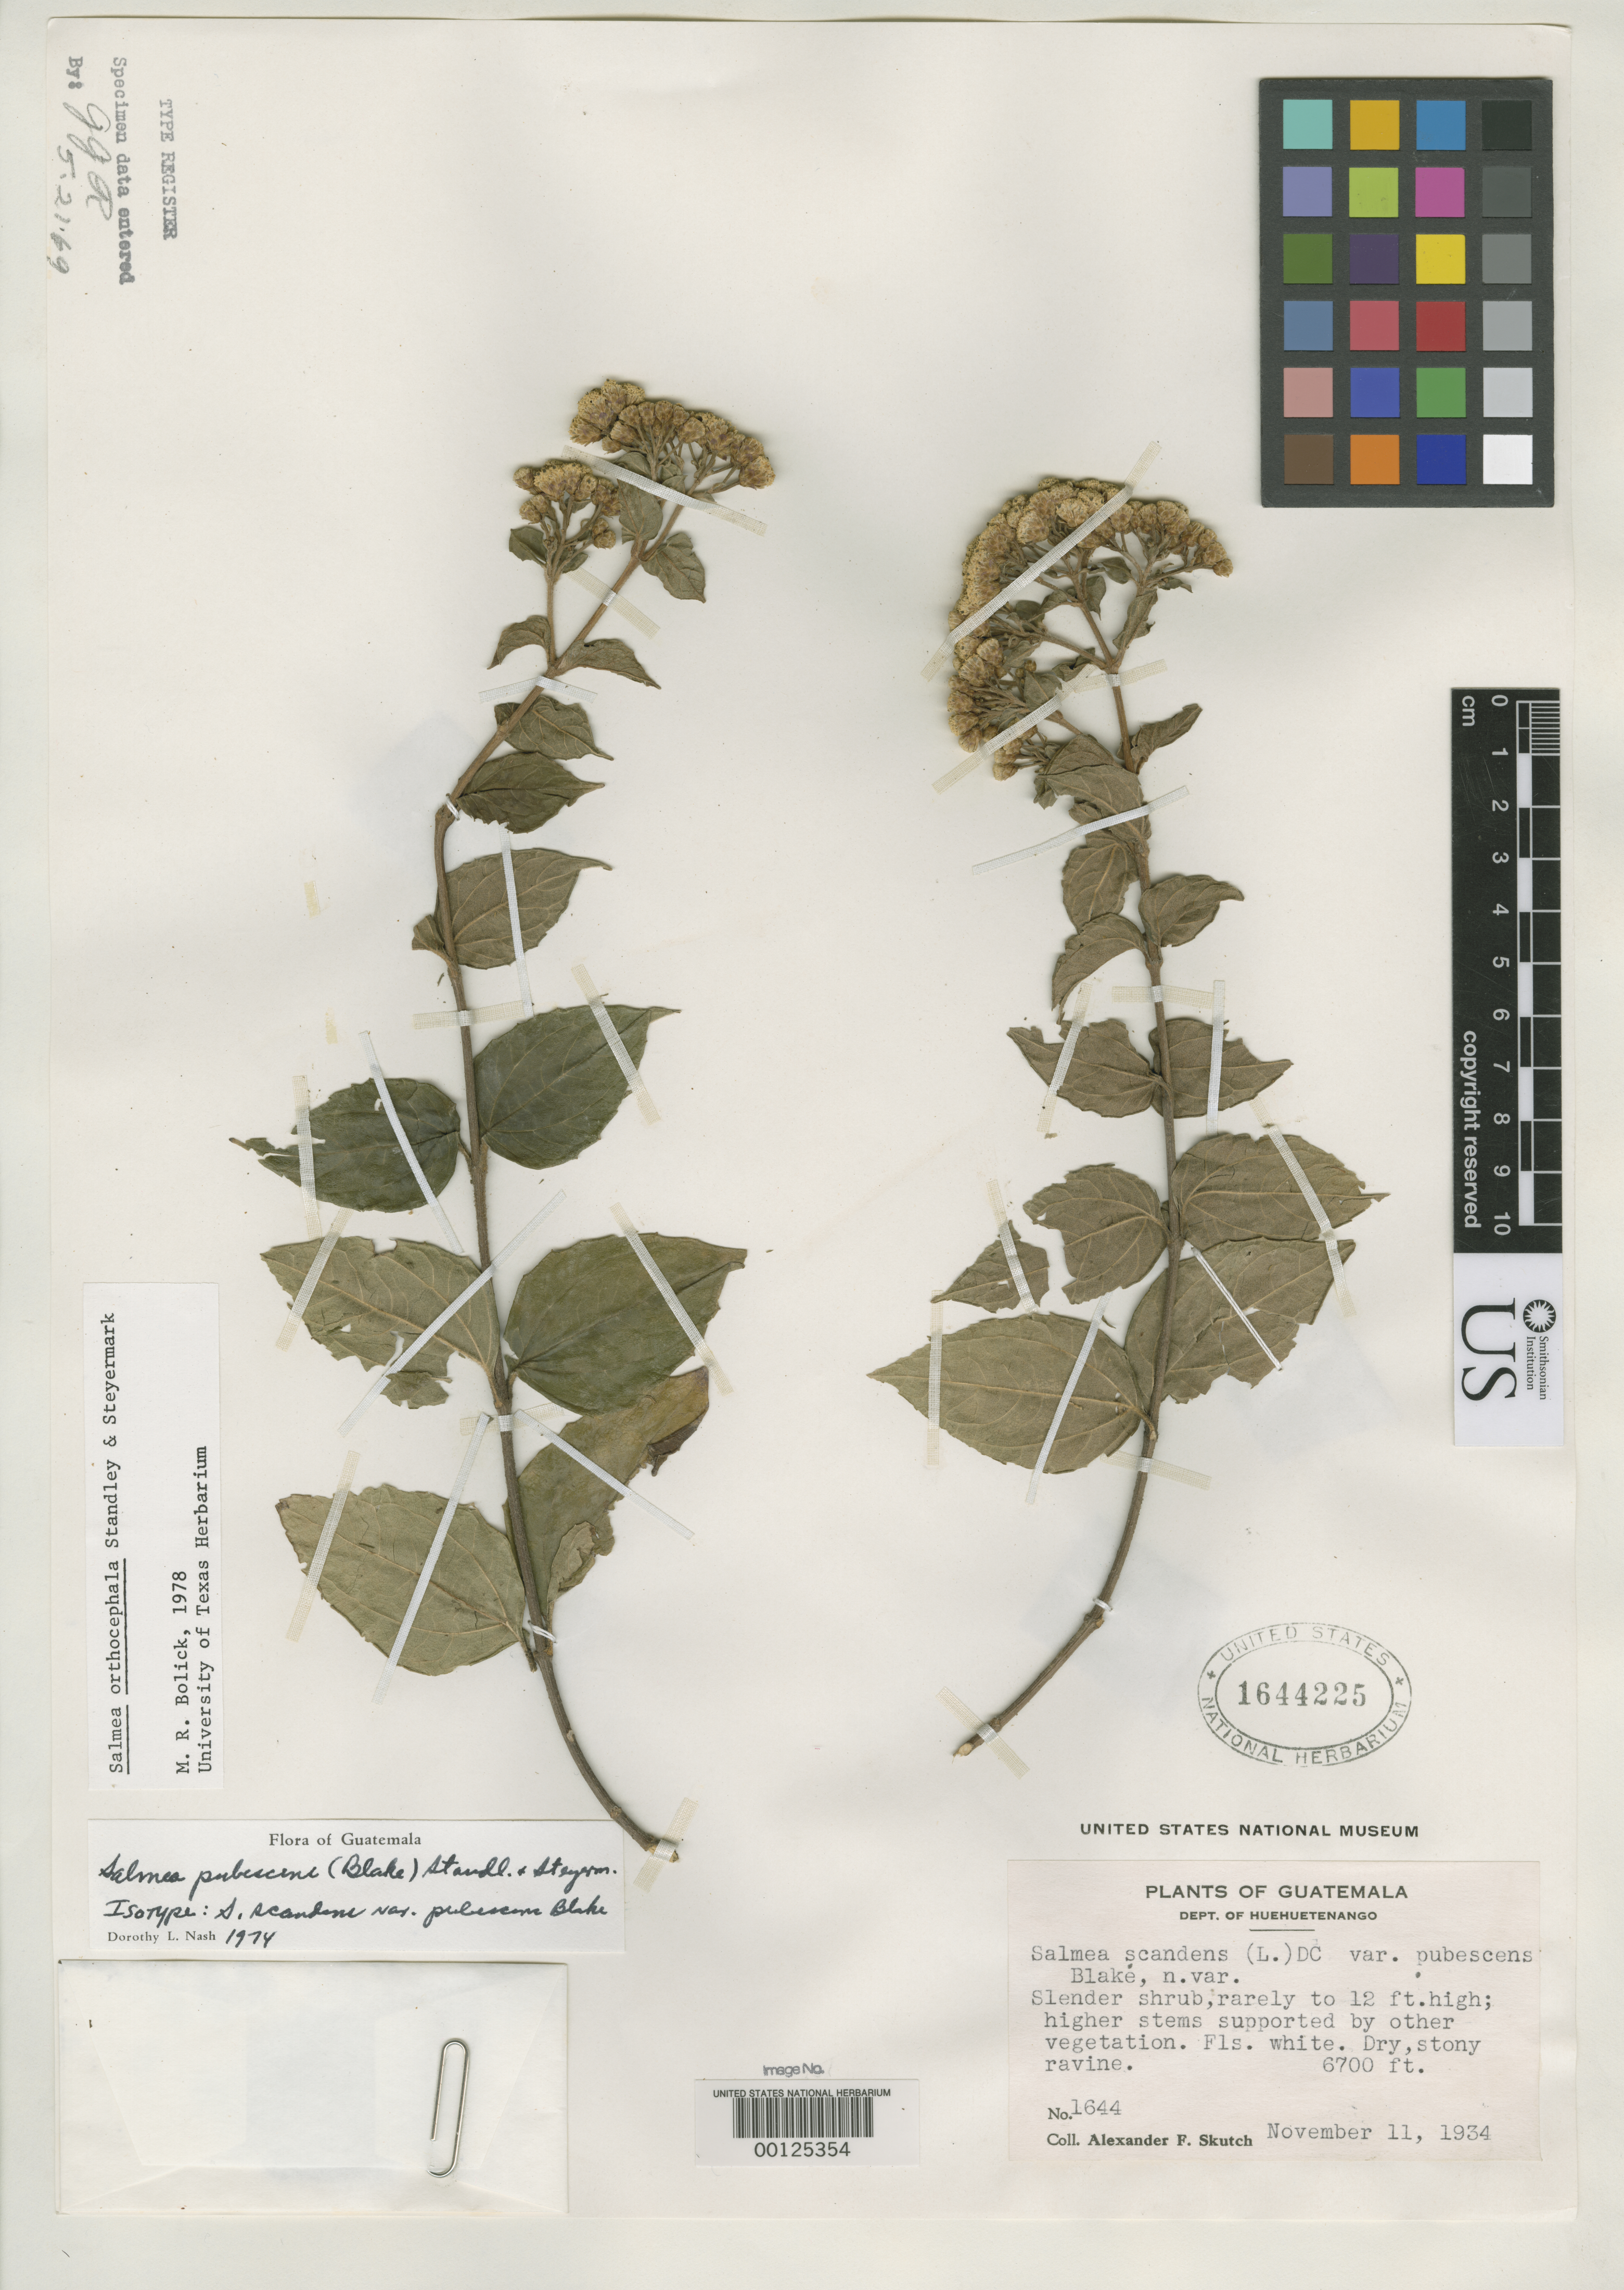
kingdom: Plantae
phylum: Tracheophyta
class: Magnoliopsida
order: Asterales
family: Asteraceae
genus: Salmea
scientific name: Salmea scandens var. pubescens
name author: S.F. Blake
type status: Isotype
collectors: A. F. Skutch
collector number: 1644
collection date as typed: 11 Nov 1934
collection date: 1934-11-11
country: Guatemala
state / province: Huehuetenango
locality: Huehuetenango.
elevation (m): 2040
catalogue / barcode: US 1644225